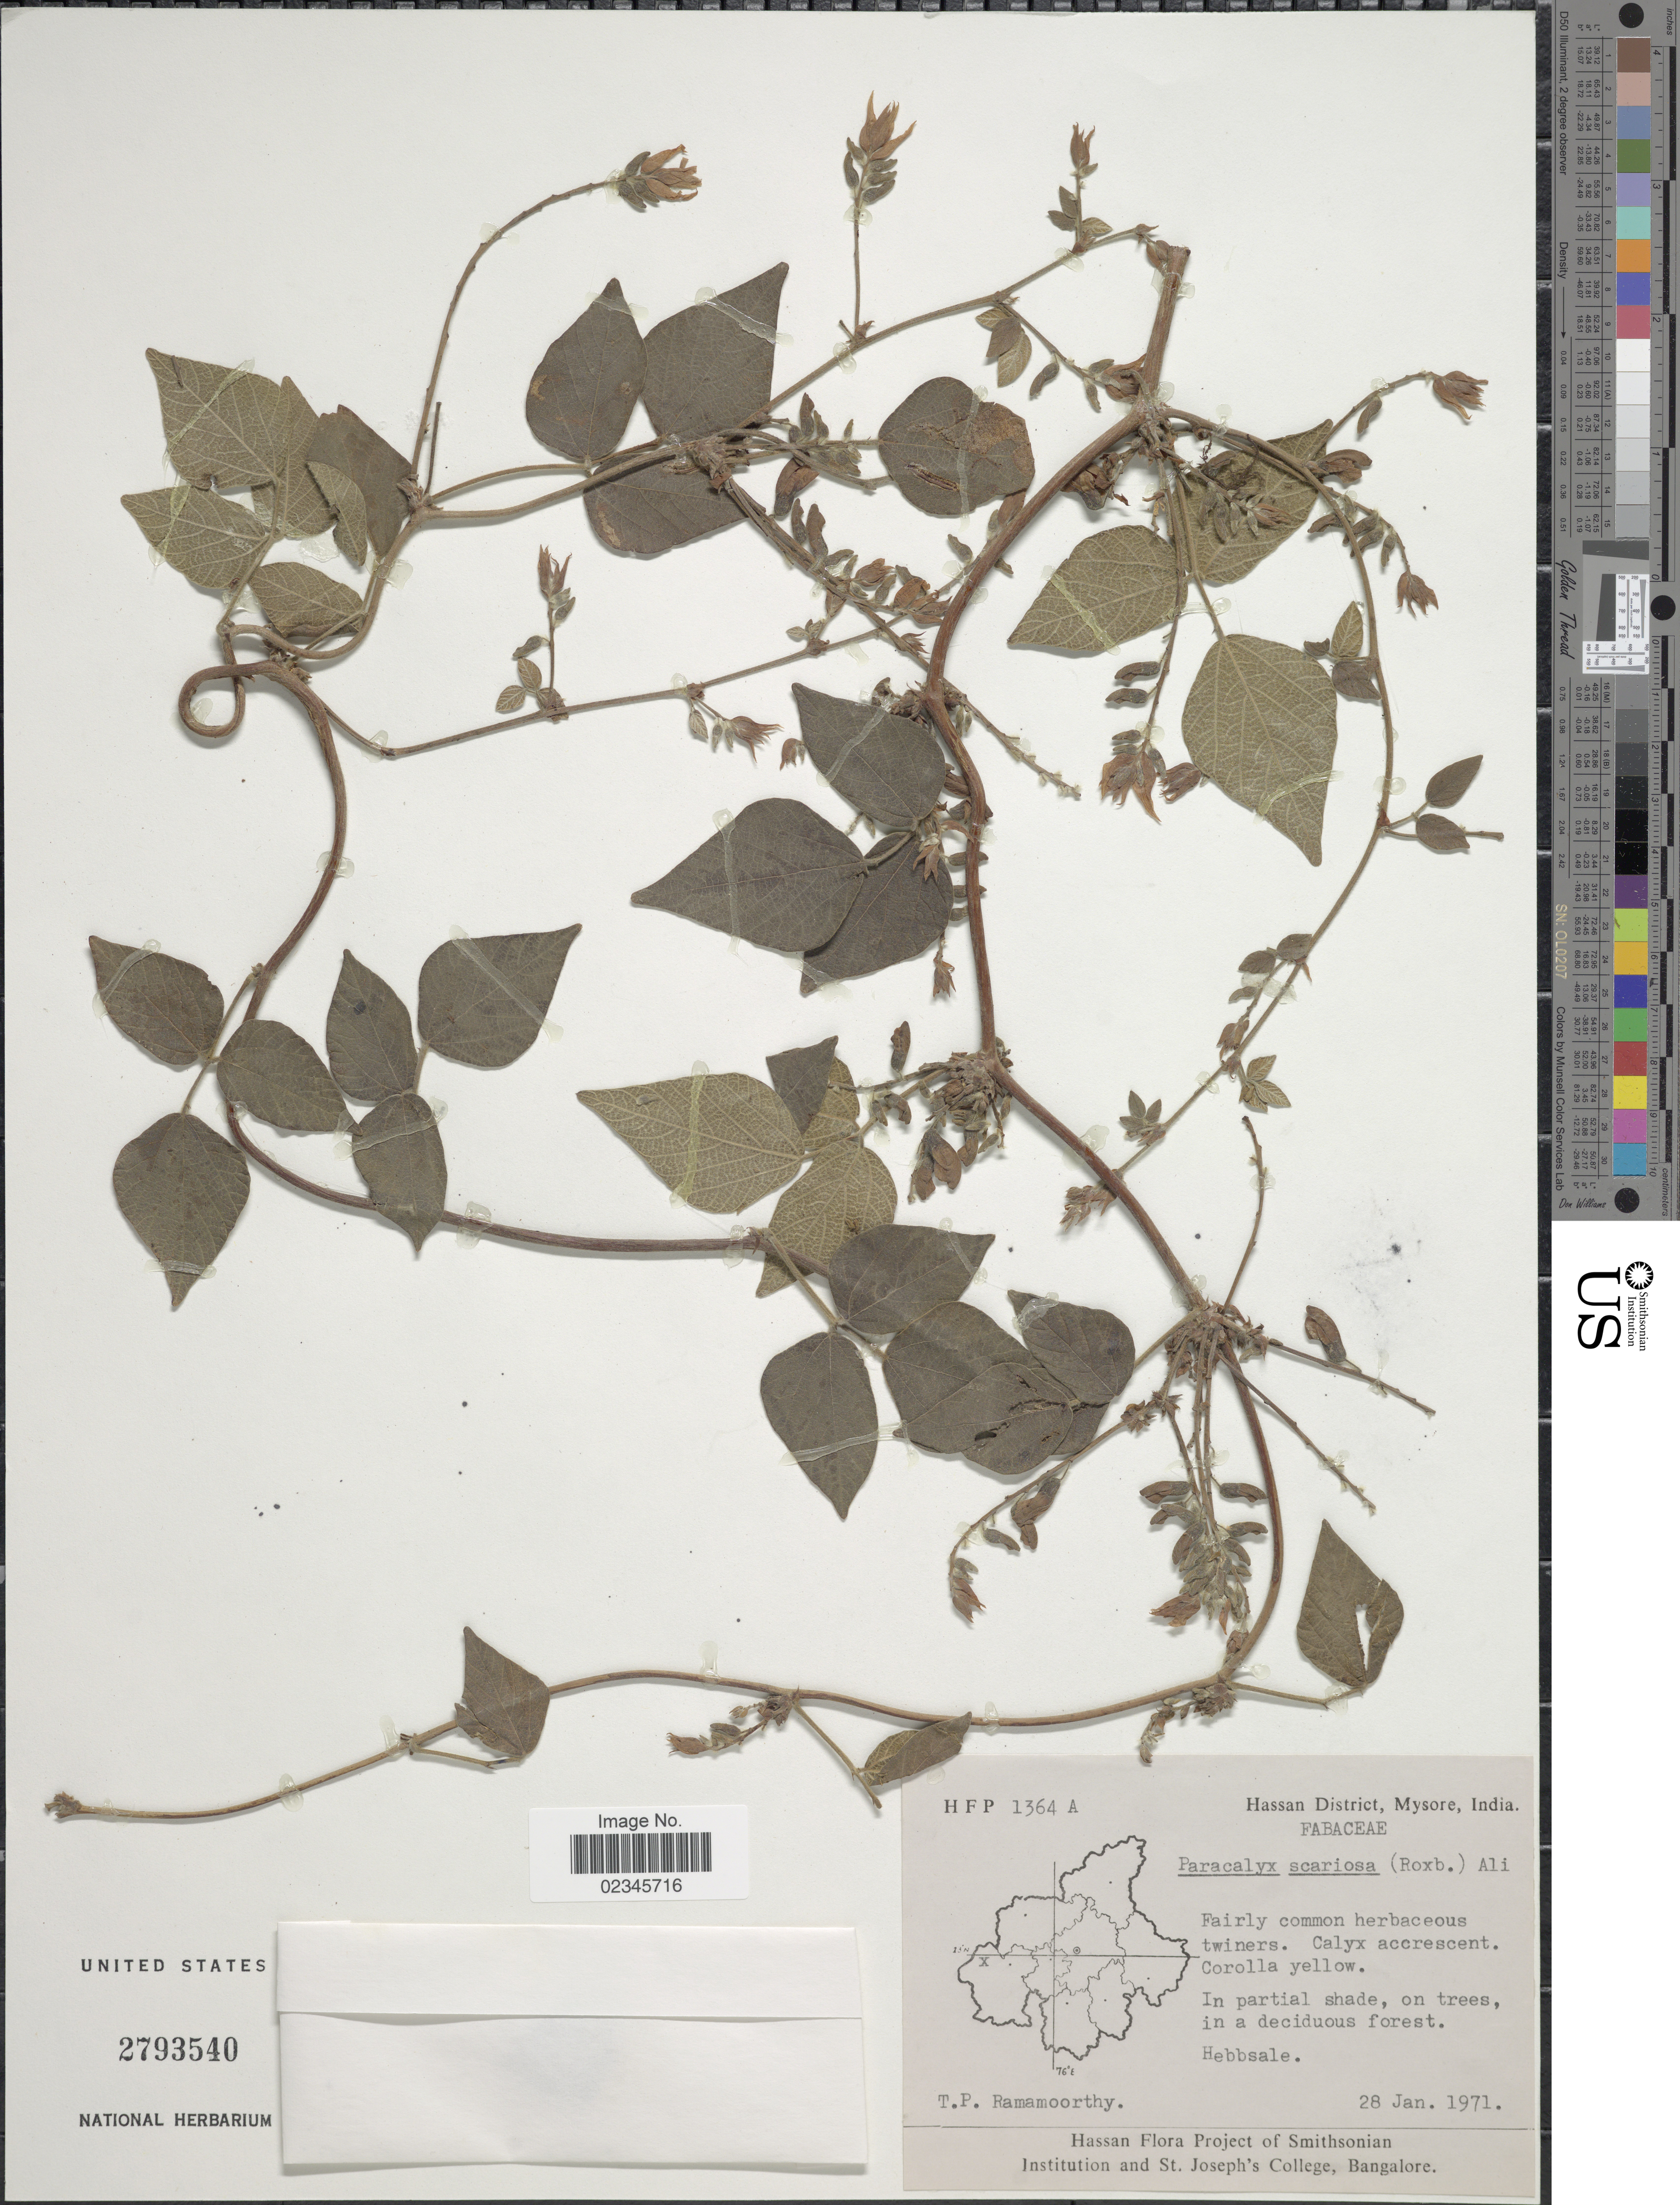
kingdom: Plantae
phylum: Tracheophyta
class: Magnoliopsida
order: Fabales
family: Fabaceae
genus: Paracalyx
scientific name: Paracalyx scariosus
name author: (Roxb.) Ali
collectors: T. P. Ramamoorthy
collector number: HFP 1364A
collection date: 1971-01-28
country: India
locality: Hassan District, Mysore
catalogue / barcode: US 2793540